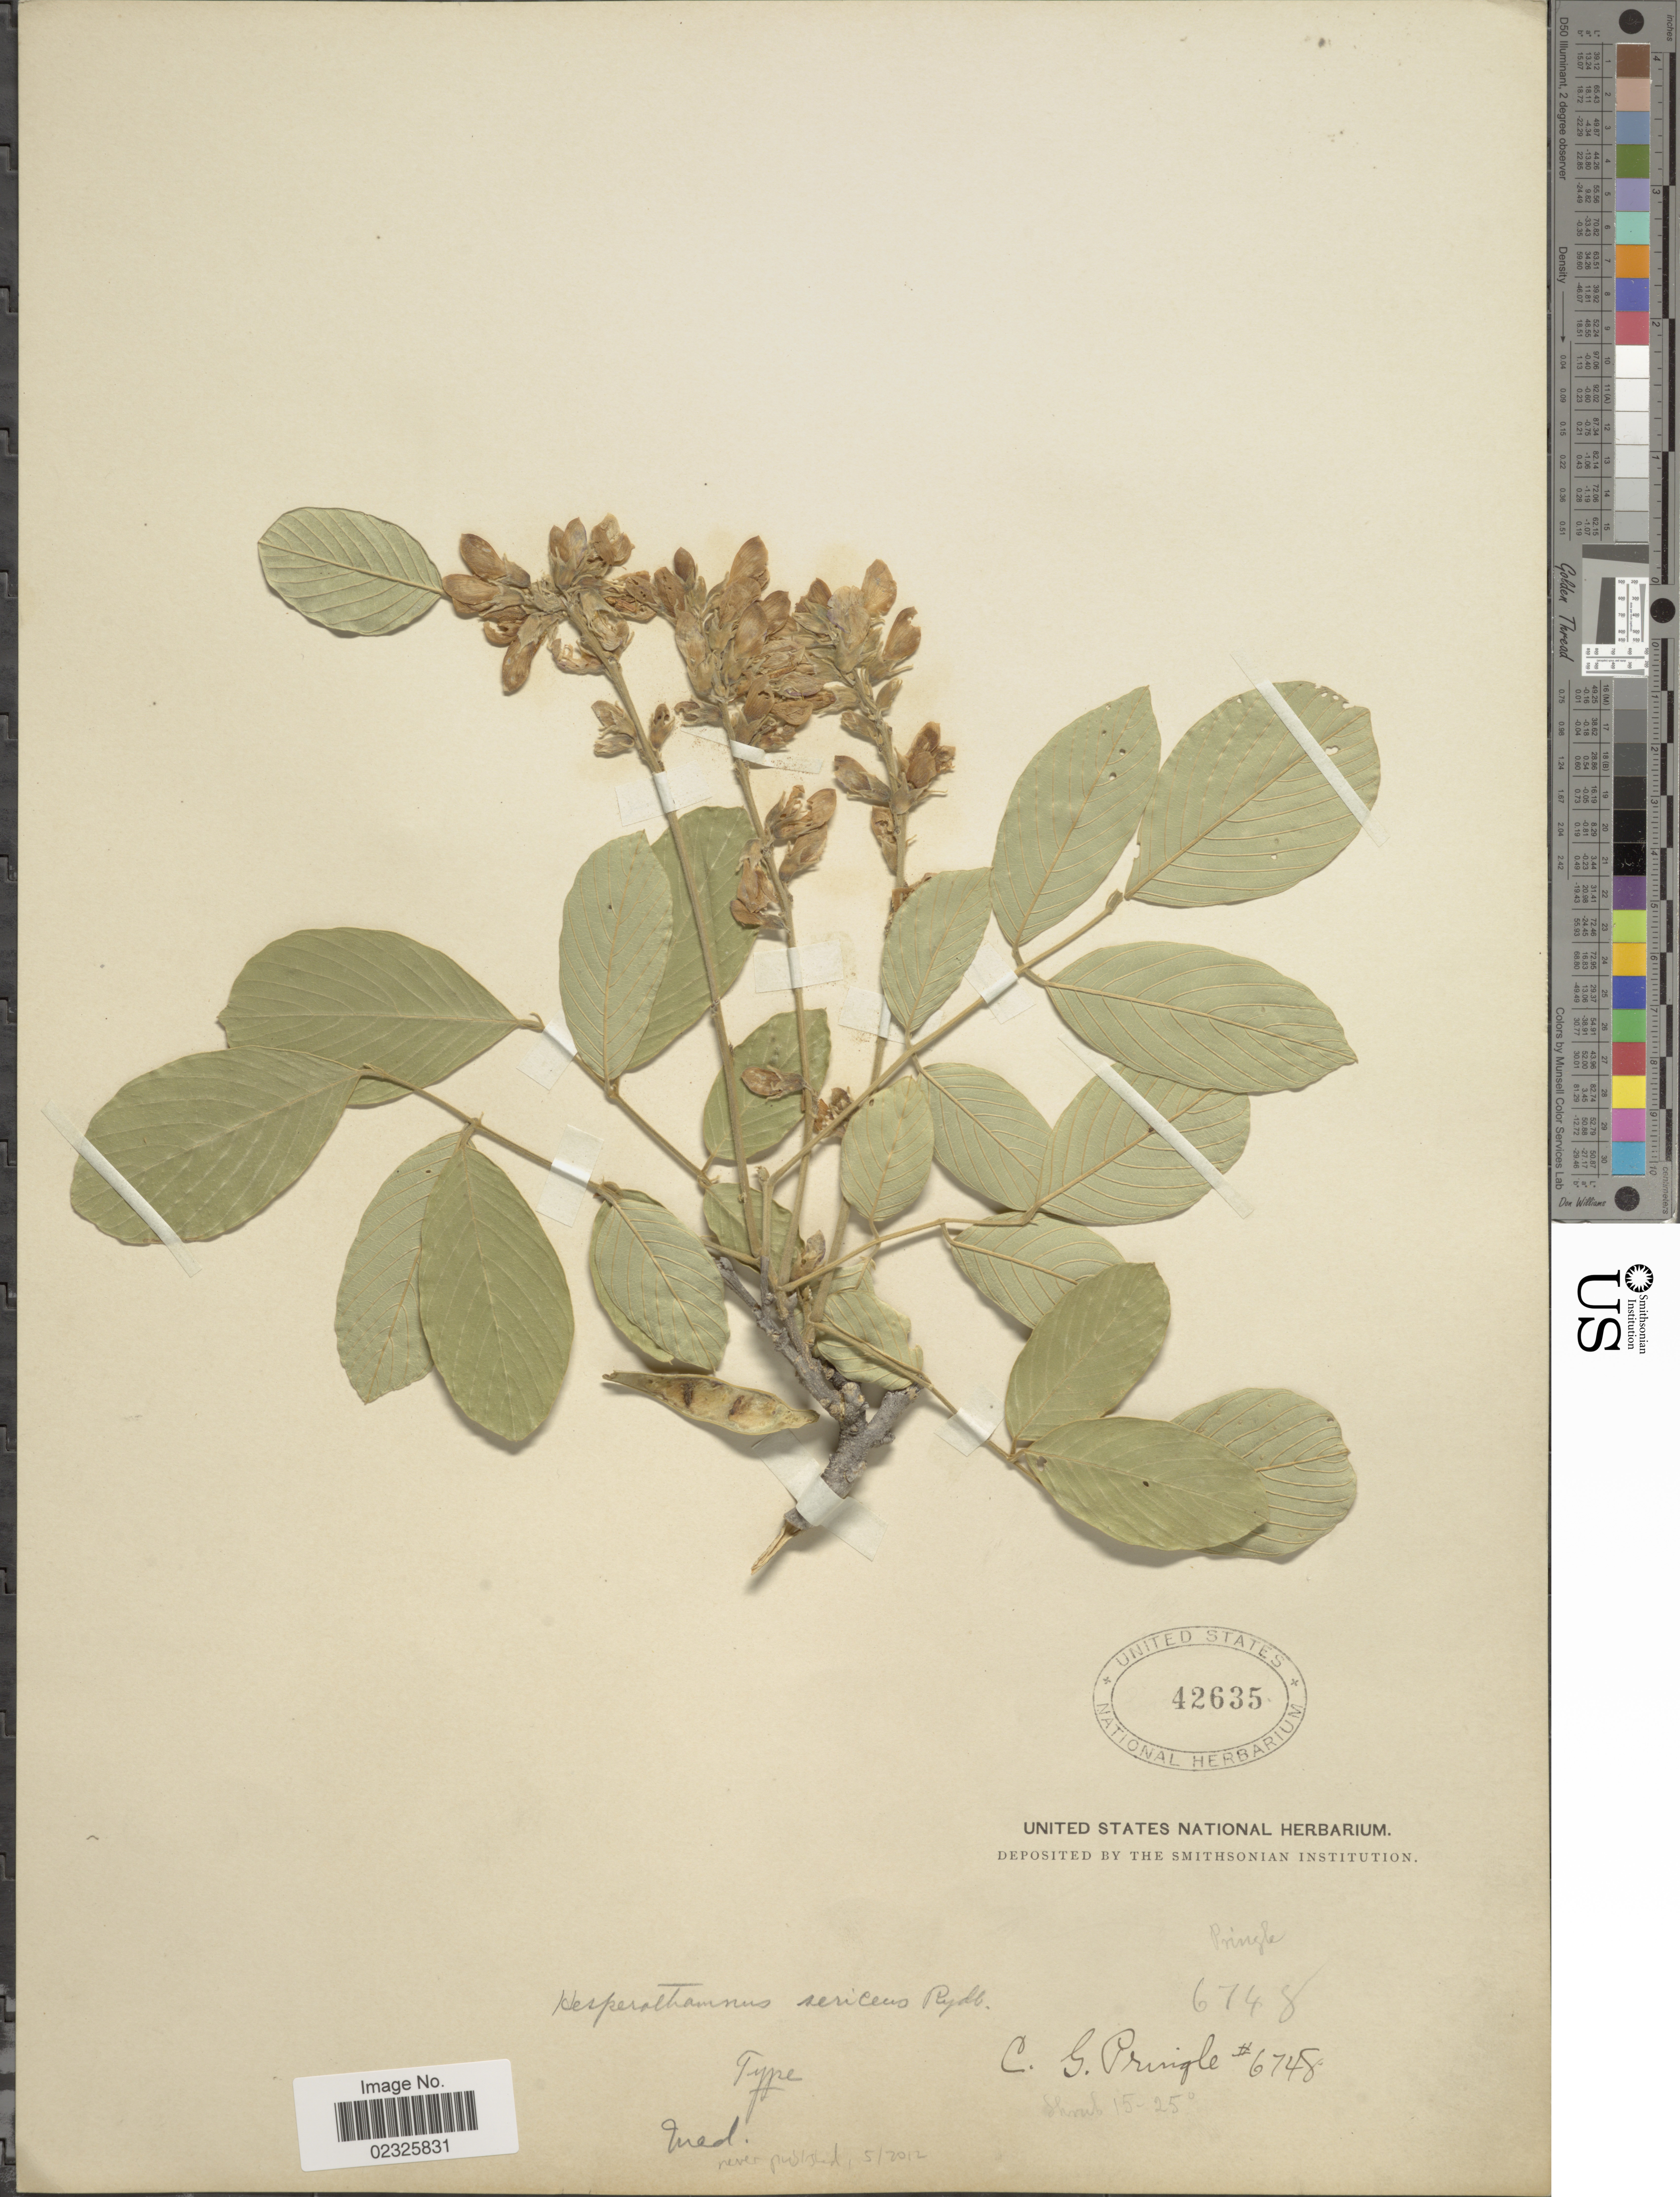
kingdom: Plantae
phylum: Tracheophyta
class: Magnoliopsida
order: Fabales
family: Fabaceae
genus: Hesperothamnus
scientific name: Hesperothamnus pentaphyllus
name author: (Harms) Harms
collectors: C. G. Pringle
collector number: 6748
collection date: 2012-05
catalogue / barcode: US 42635